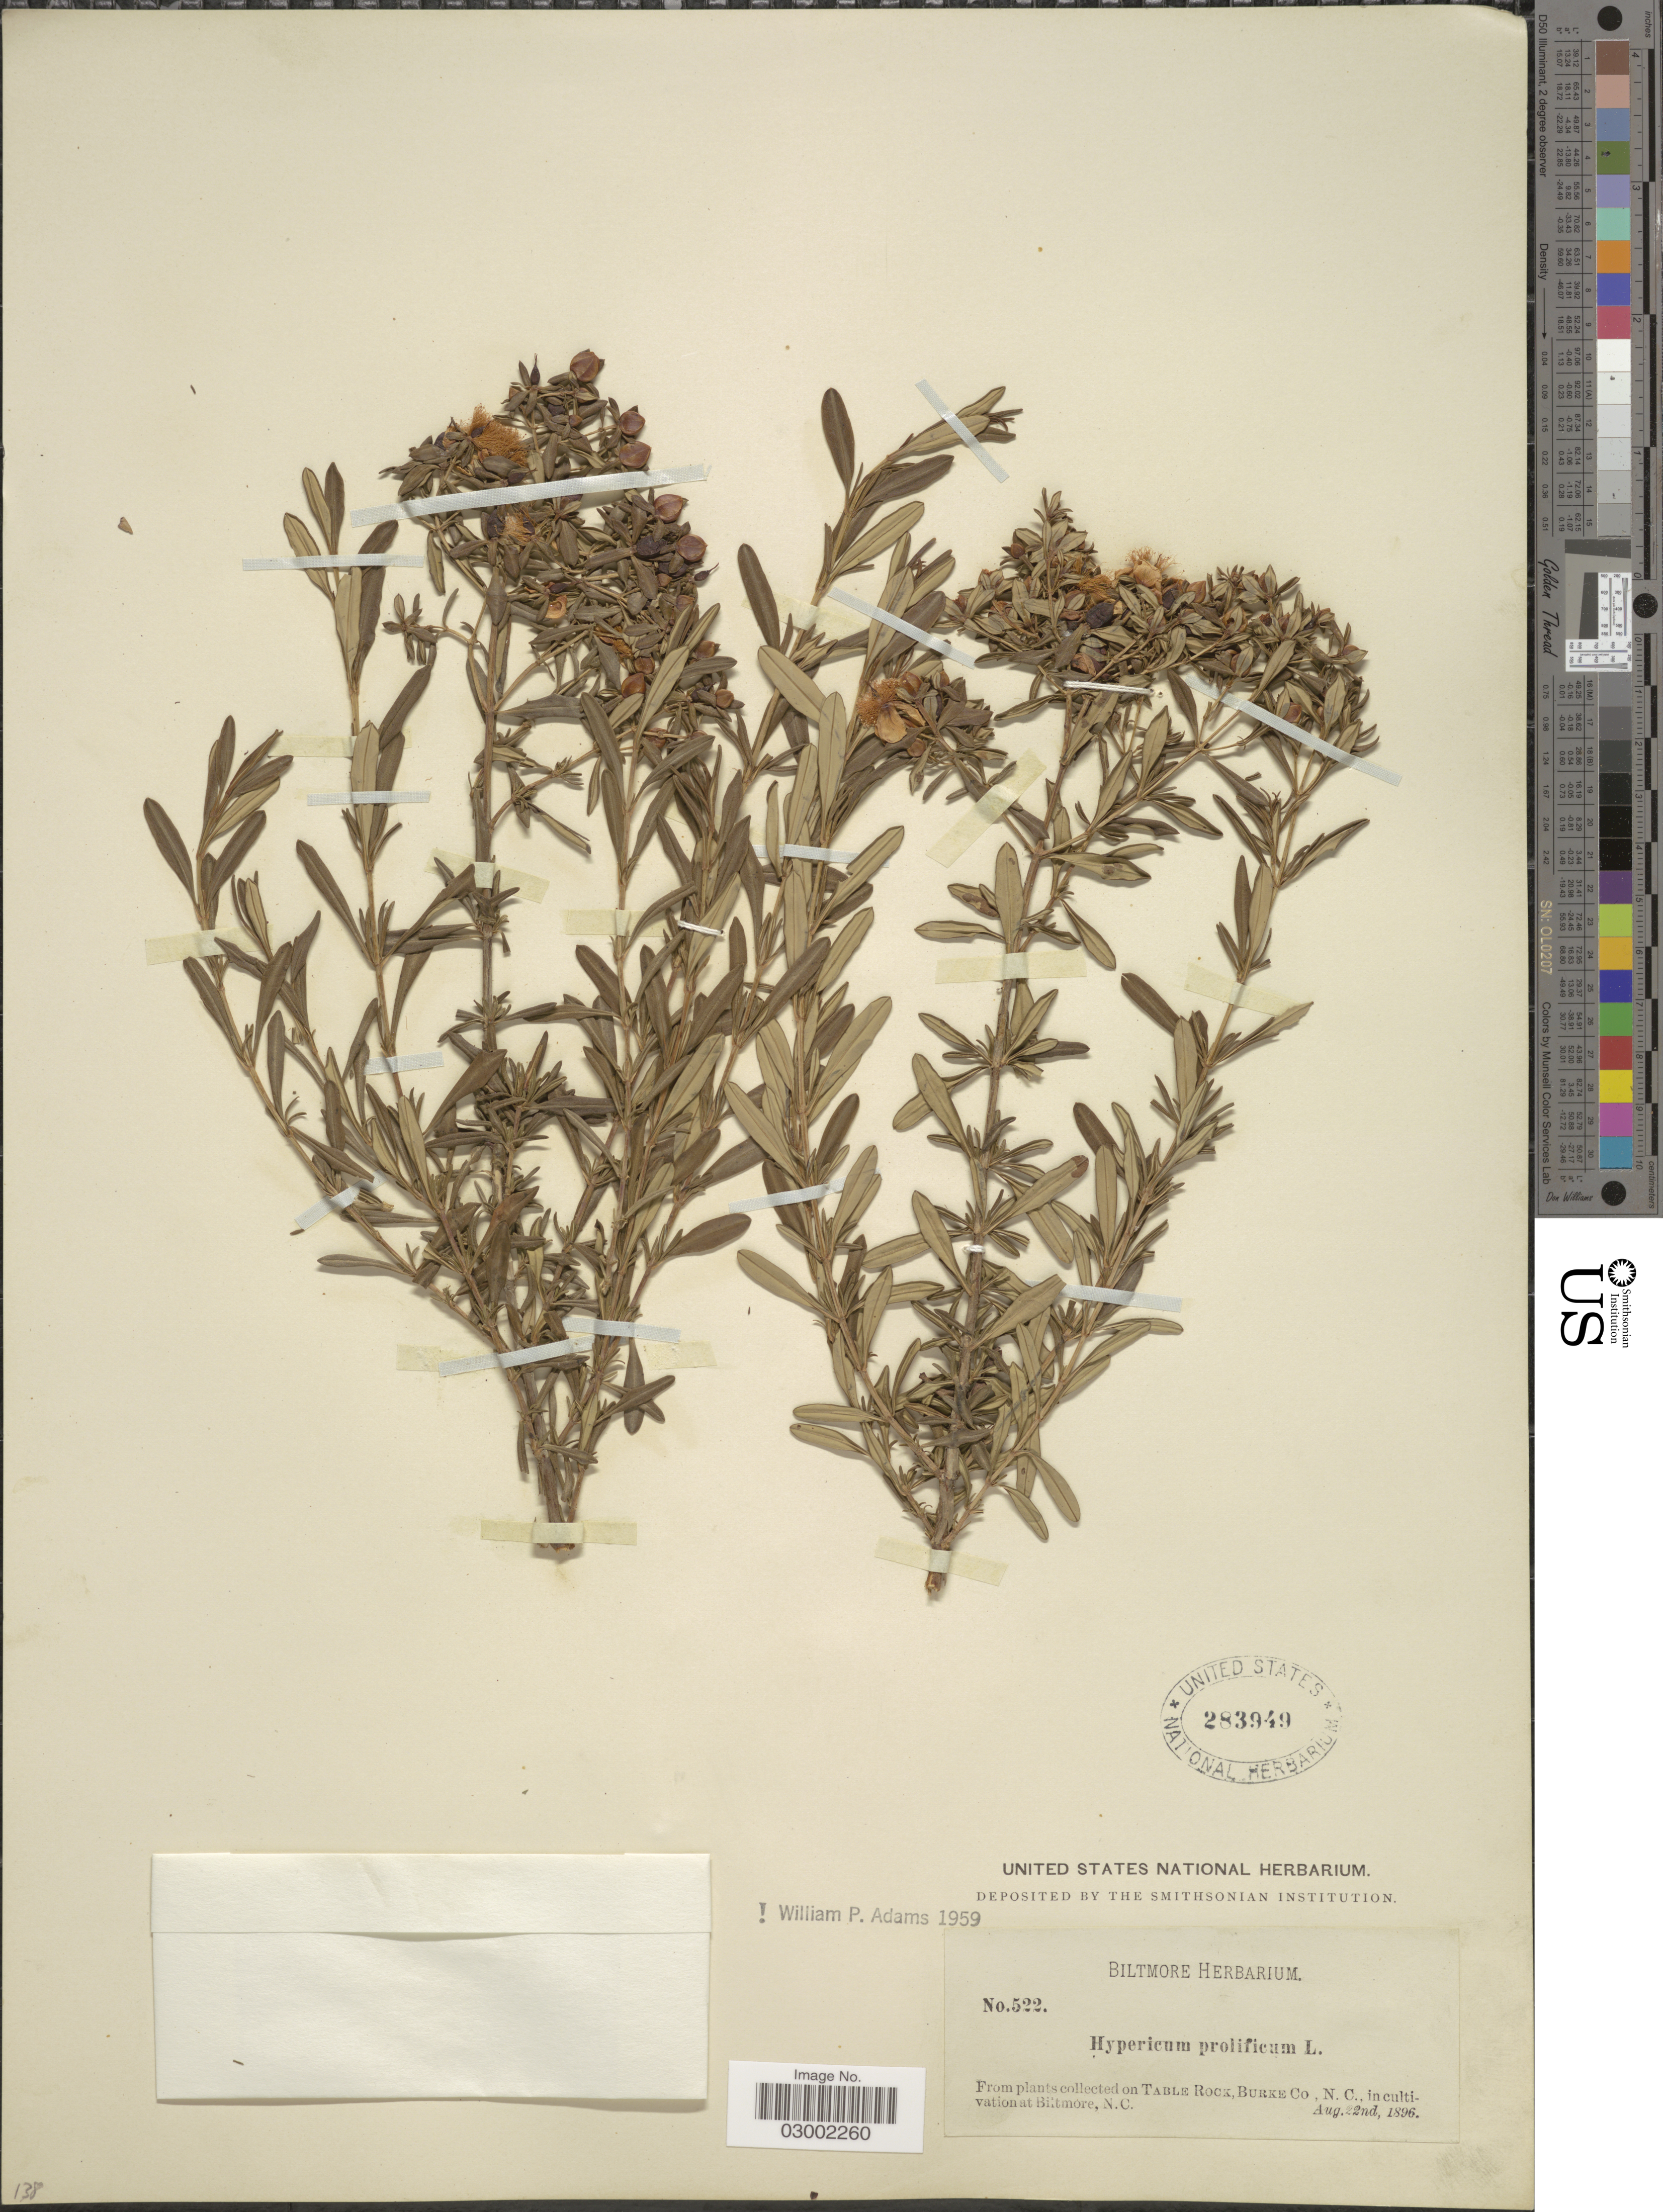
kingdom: Plantae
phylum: Tracheophyta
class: Magnoliopsida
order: Malpighiales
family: Hypericaceae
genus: Hypericum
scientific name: Hypericum prolificum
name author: L.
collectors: ex herb. Biltmore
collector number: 522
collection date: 1896-08-22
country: United States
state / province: North Carolina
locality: On Table Rock, Burke Co., N. C.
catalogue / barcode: US 283949